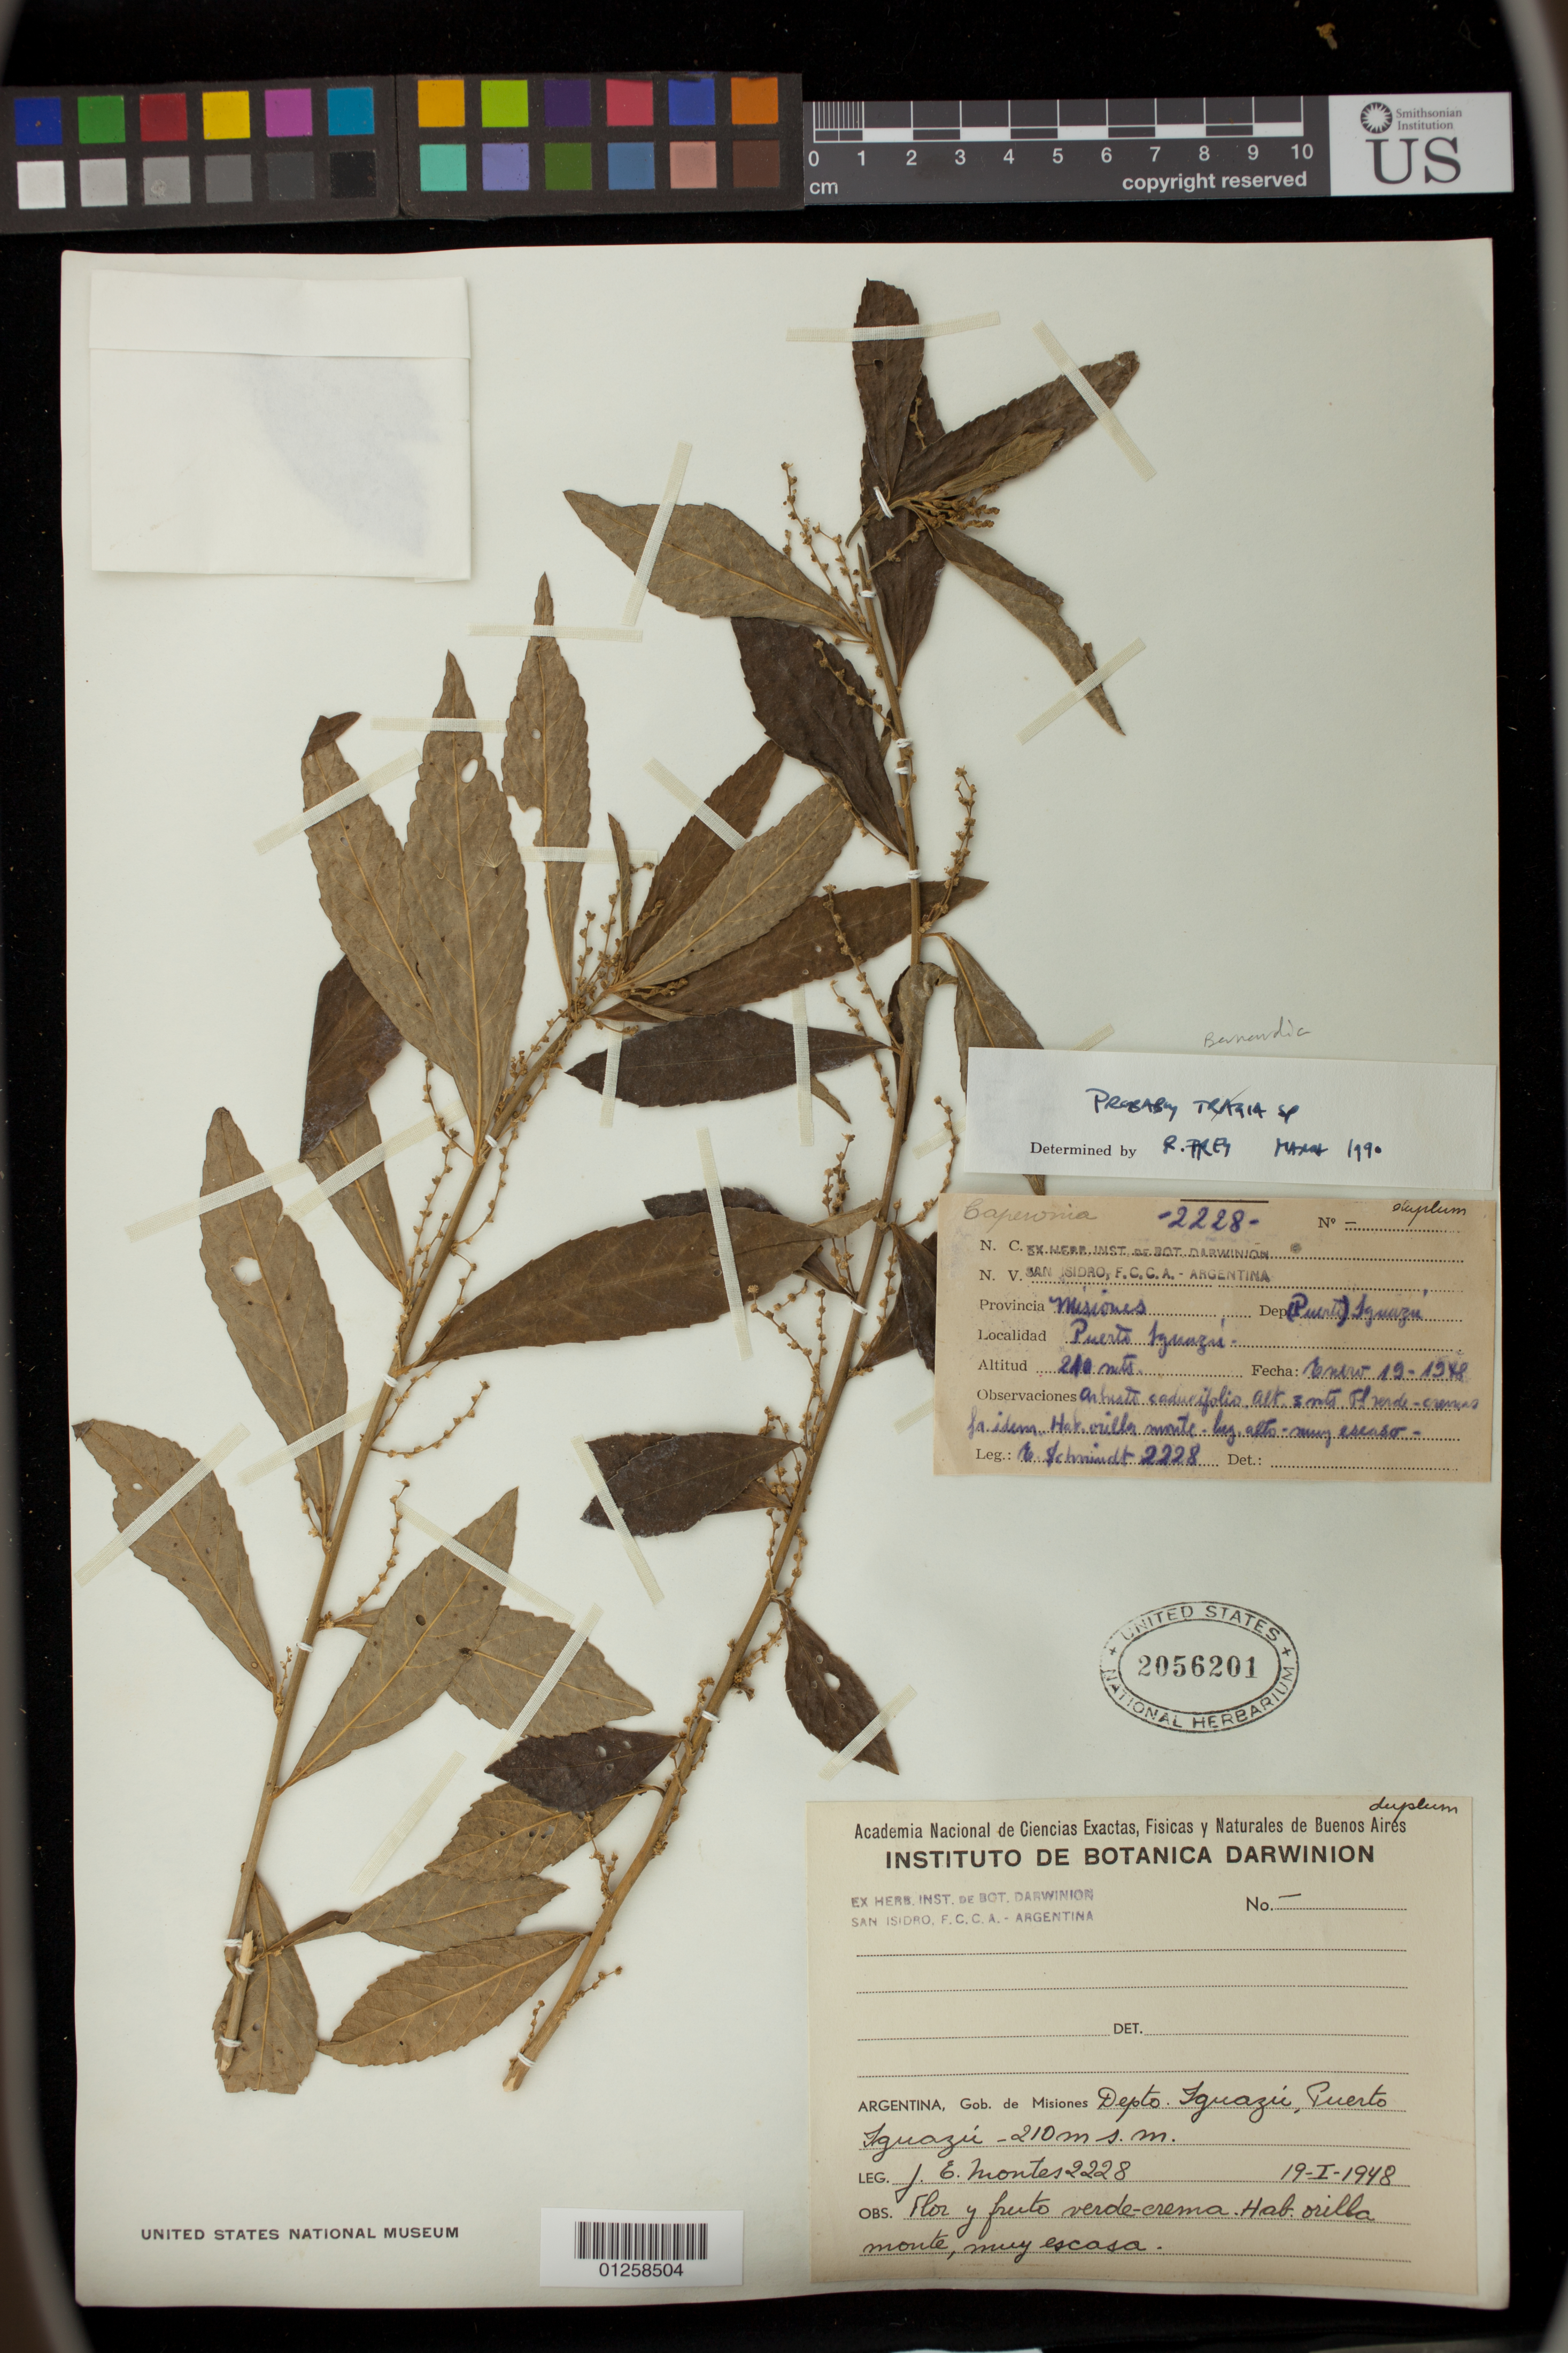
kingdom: Plantae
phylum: Tracheophyta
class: Magnoliopsida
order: Malpighiales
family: Euphorbiaceae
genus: Bernardia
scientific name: Bernardia sp.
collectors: J. E. Montes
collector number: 2228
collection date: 1948-01-19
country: Argentina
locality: Puerto Iguazii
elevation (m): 210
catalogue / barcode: US 2056201